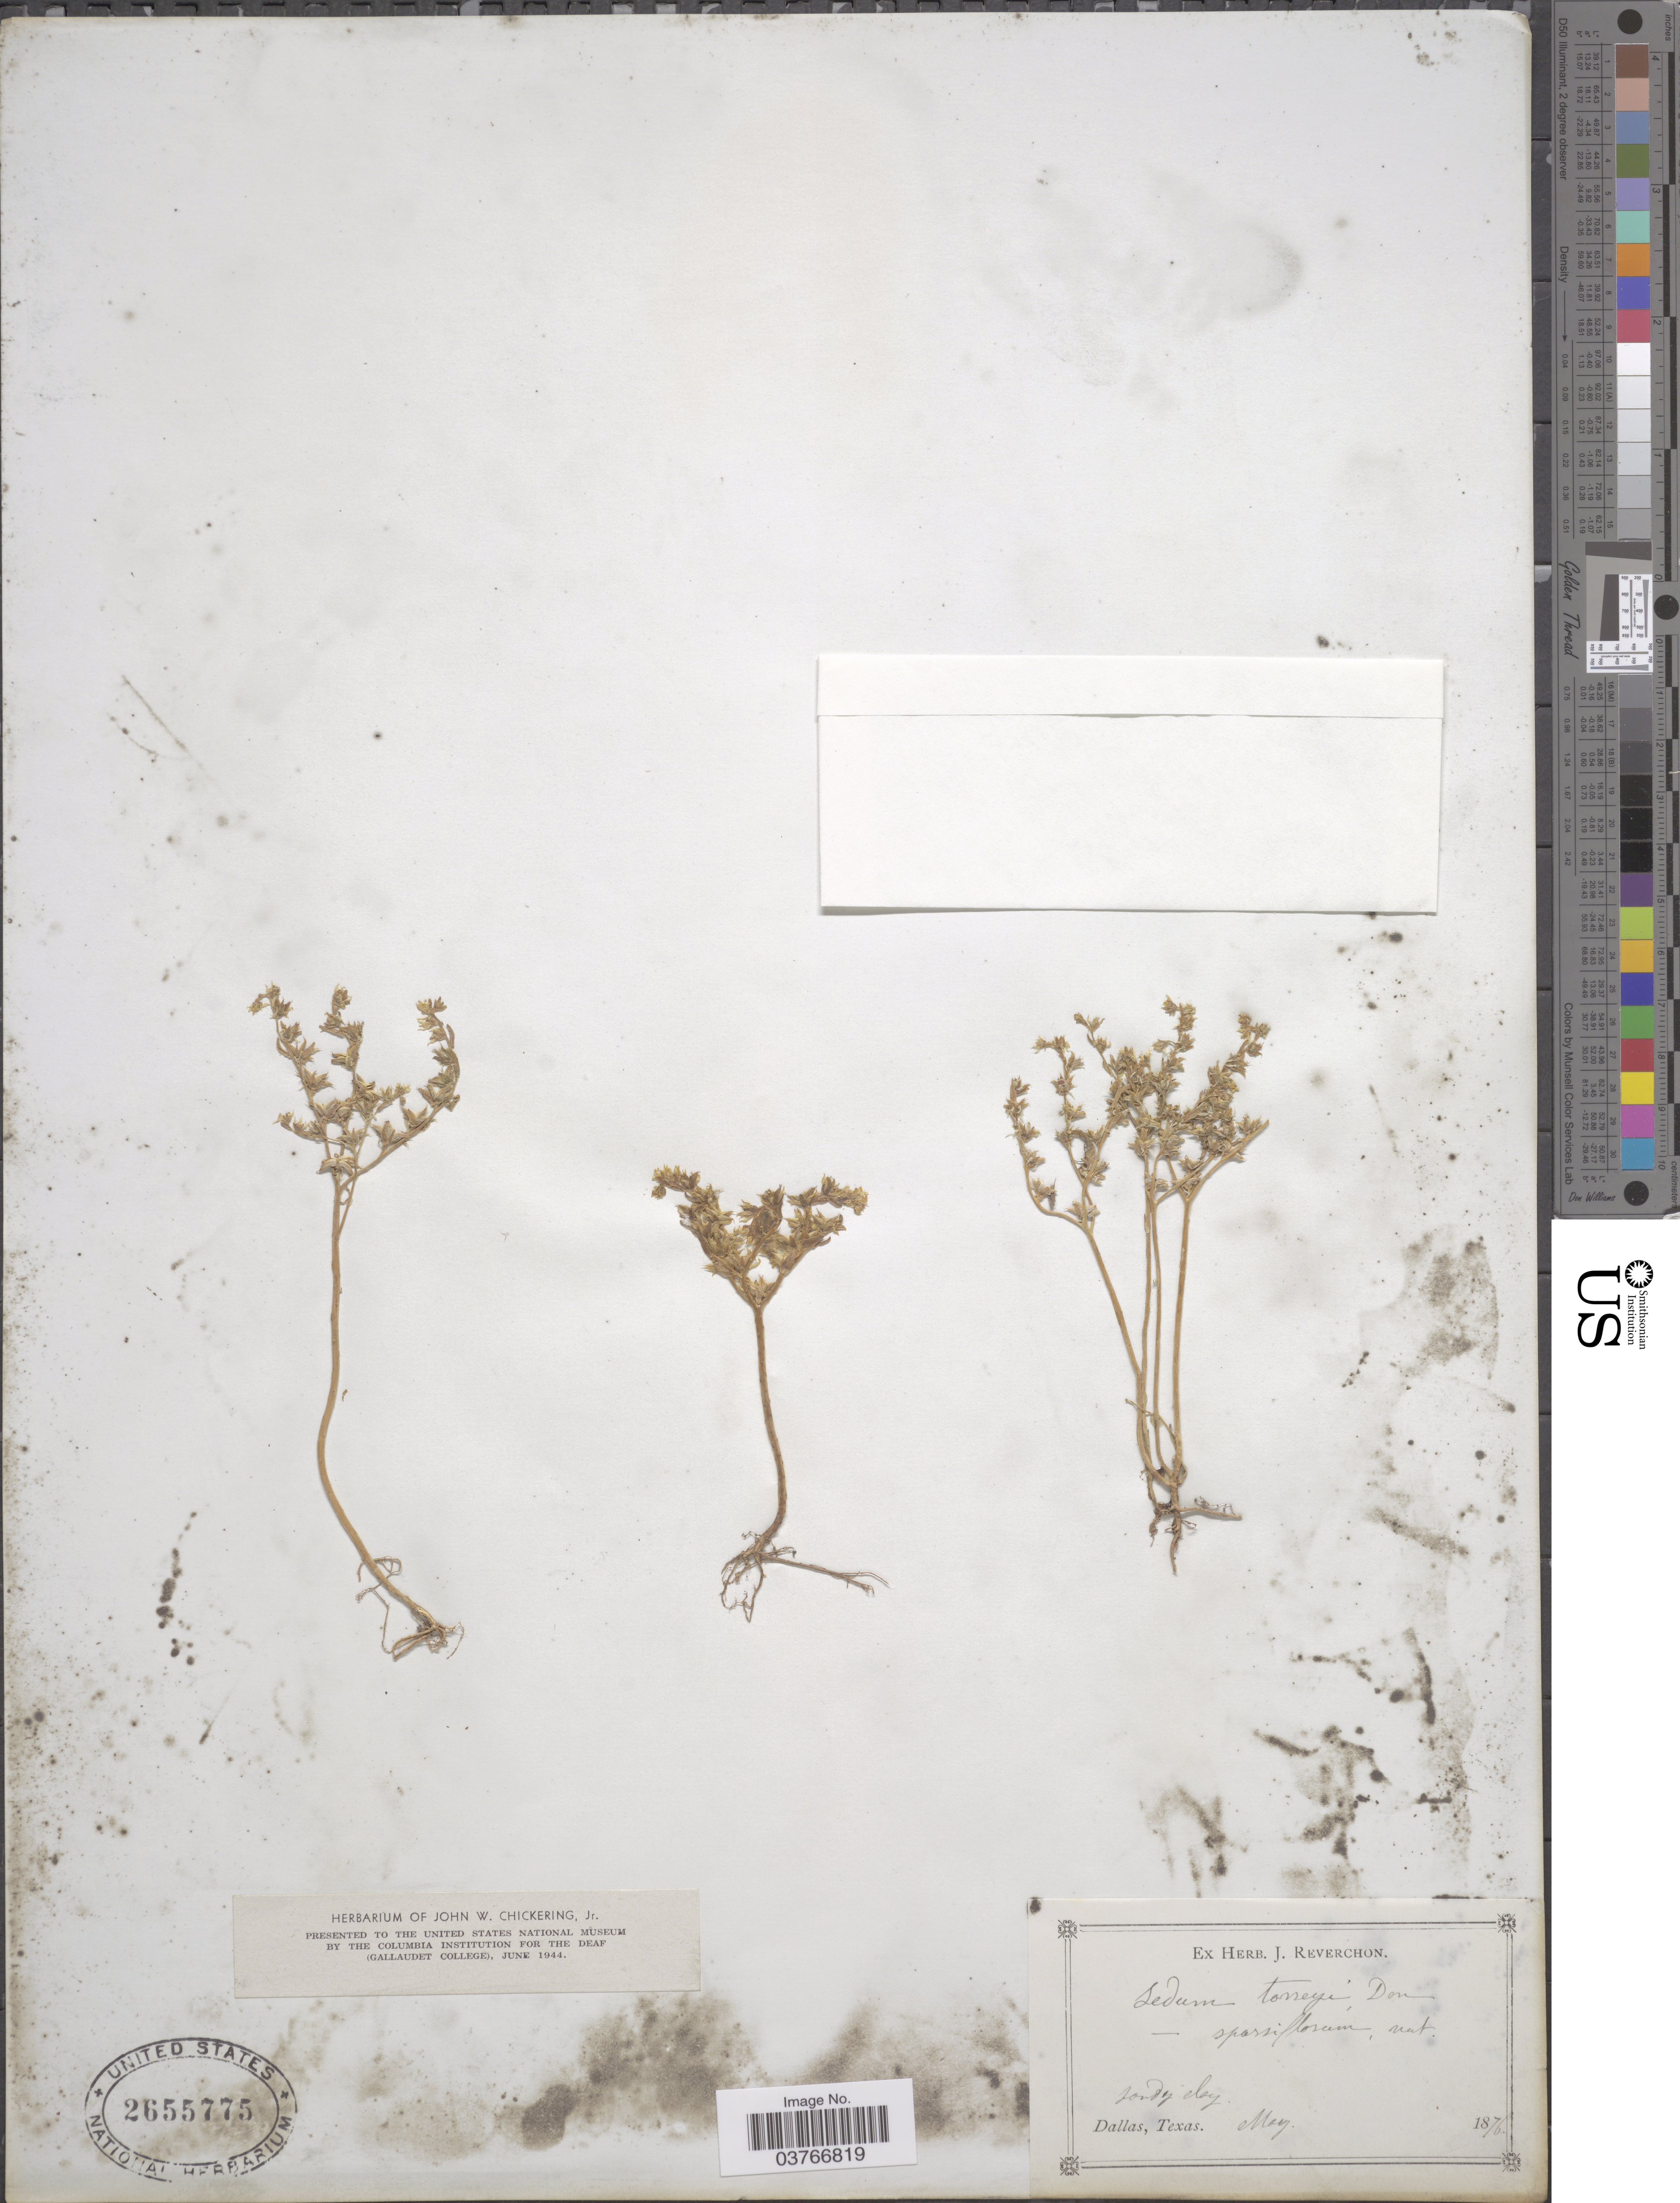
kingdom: Plantae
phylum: Tracheophyta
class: Magnoliopsida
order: Saxifragales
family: Crassulaceae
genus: Sedum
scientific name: Sedum torreyi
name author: G. Don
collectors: ex herb. J. Reverchon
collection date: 1876-05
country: United States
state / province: Texas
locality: Dallas.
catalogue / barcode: US 2655775